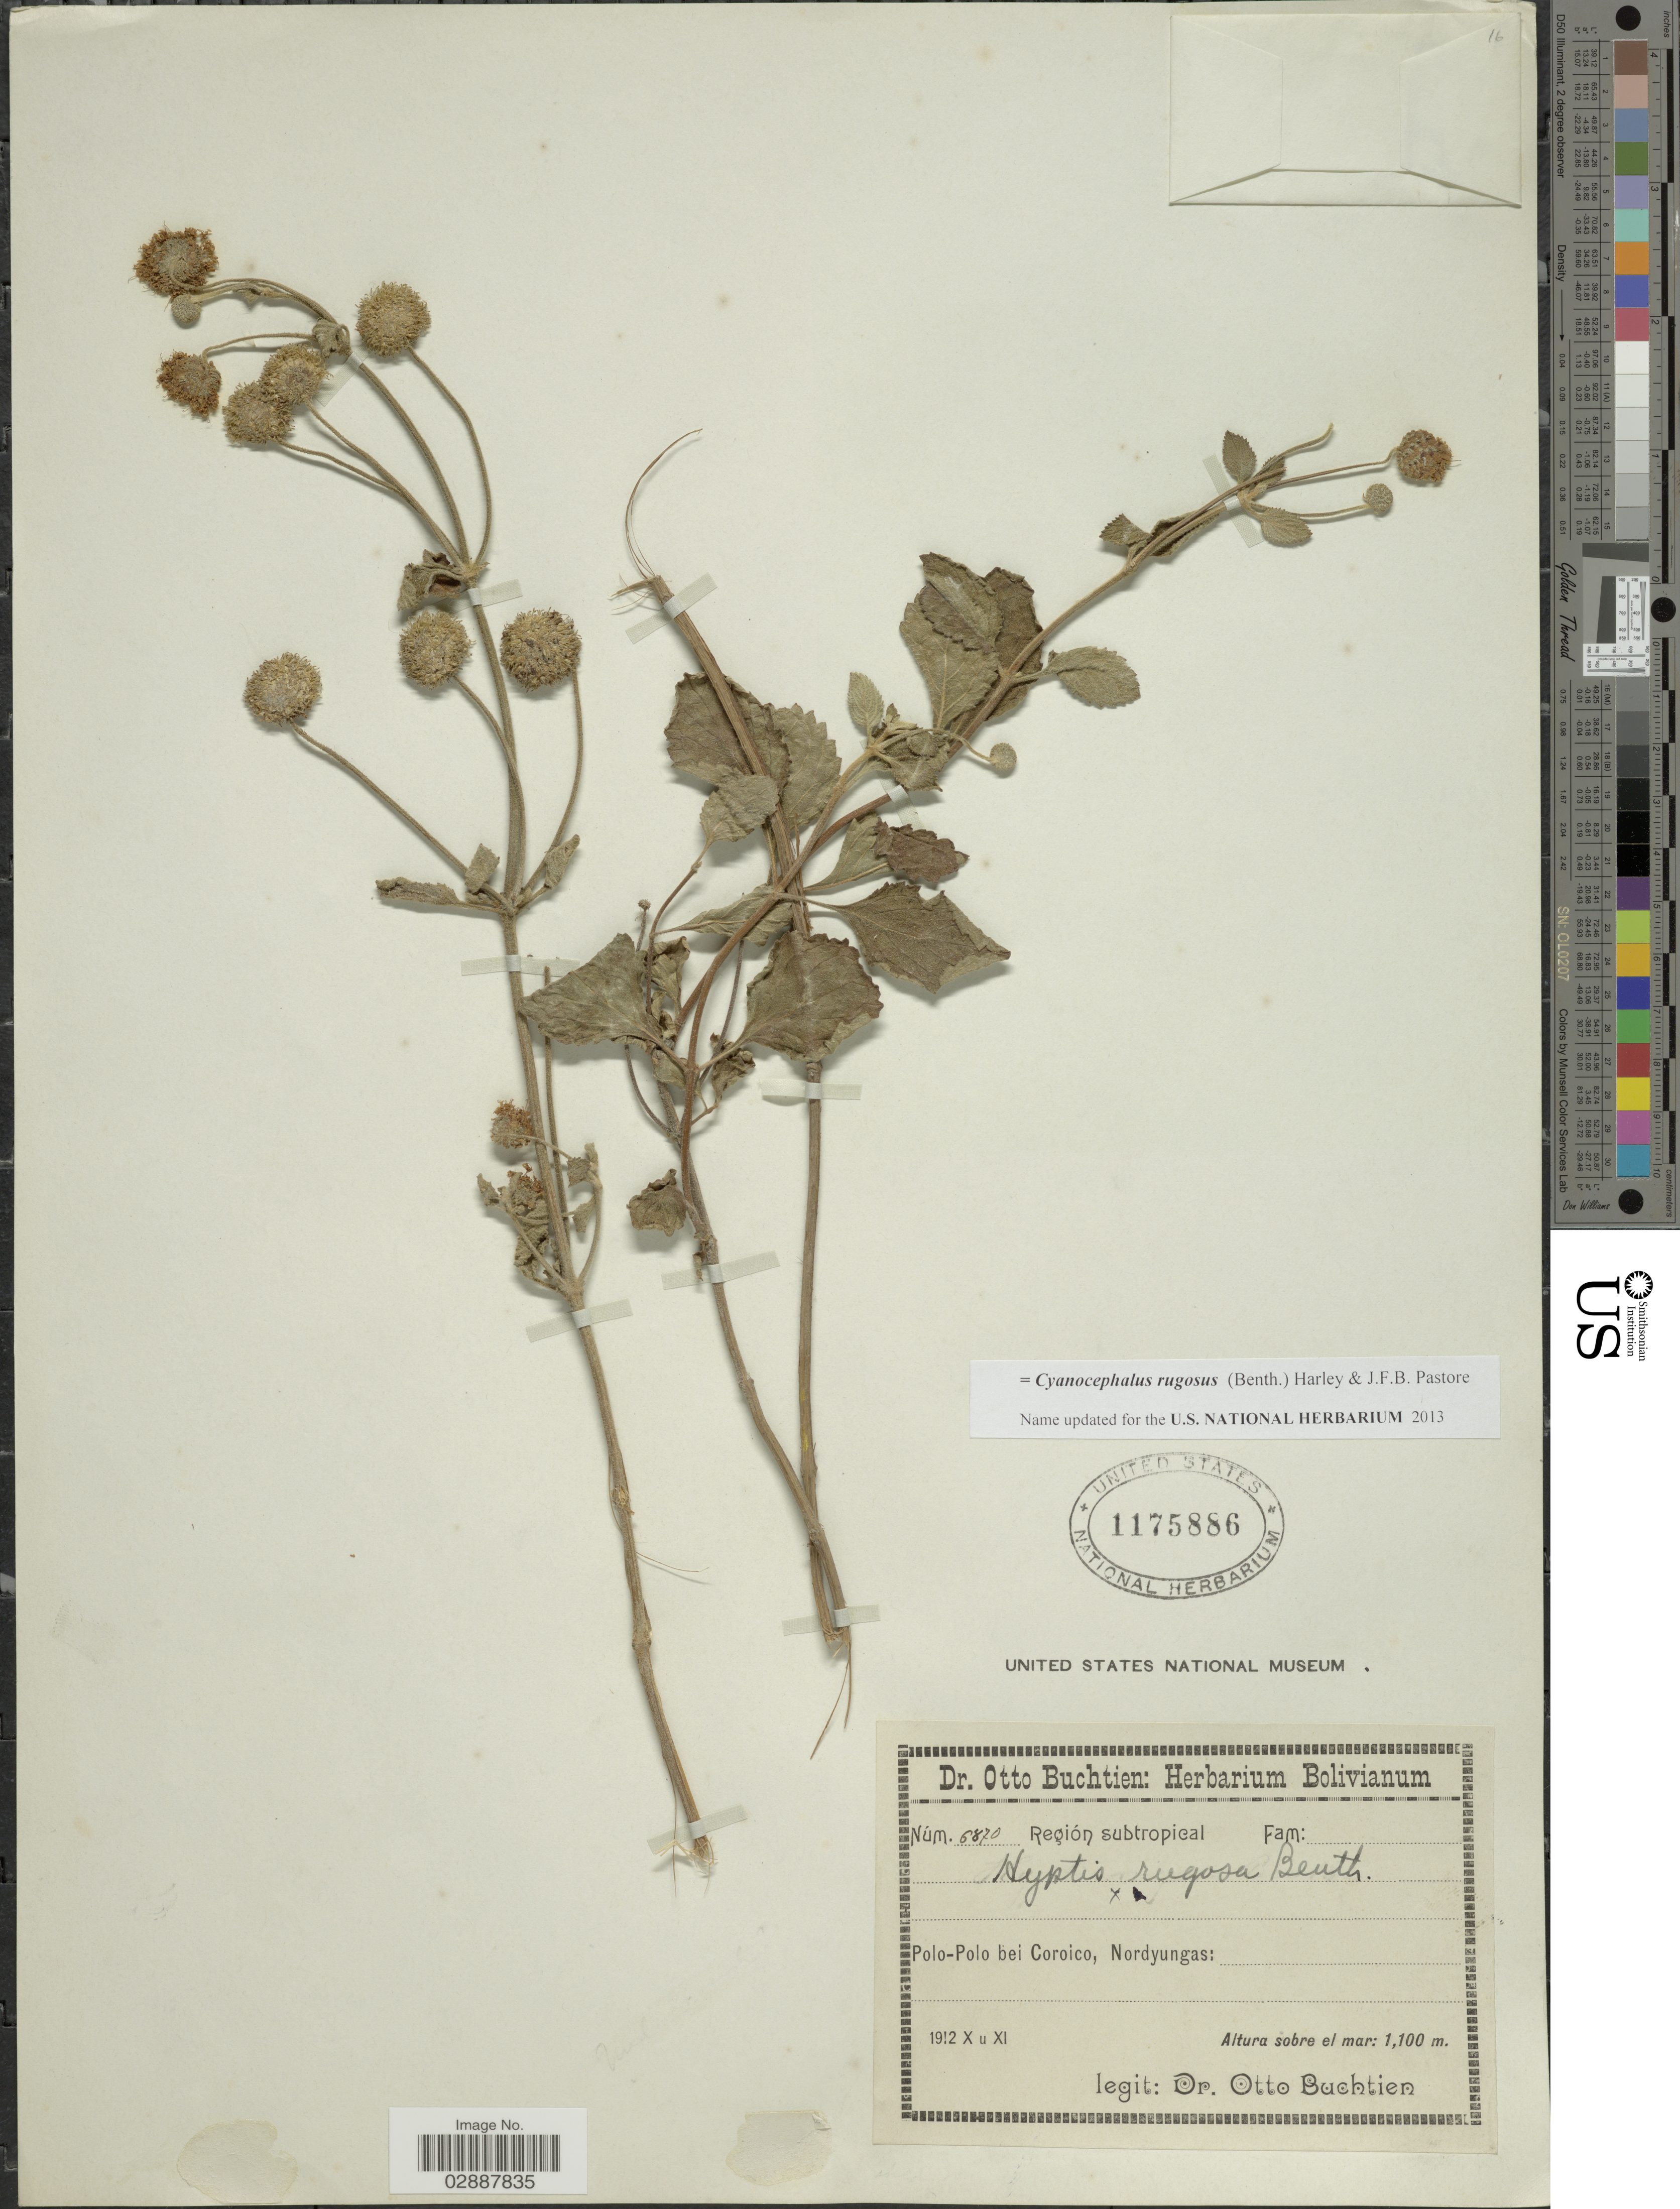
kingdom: Plantae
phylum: Tracheophyta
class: Magnoliopsida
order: Lamiales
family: Lamiaceae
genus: Cyanocephalus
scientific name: Cyanocephalus rugosus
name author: (Benth.) Harley & J.F.B. Pastore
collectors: O. Buchtien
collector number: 6870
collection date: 1912-10/1912-11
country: Bolivia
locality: Polo-Polo bei Coroico, Nordyungas.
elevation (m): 1100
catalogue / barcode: US 1175886